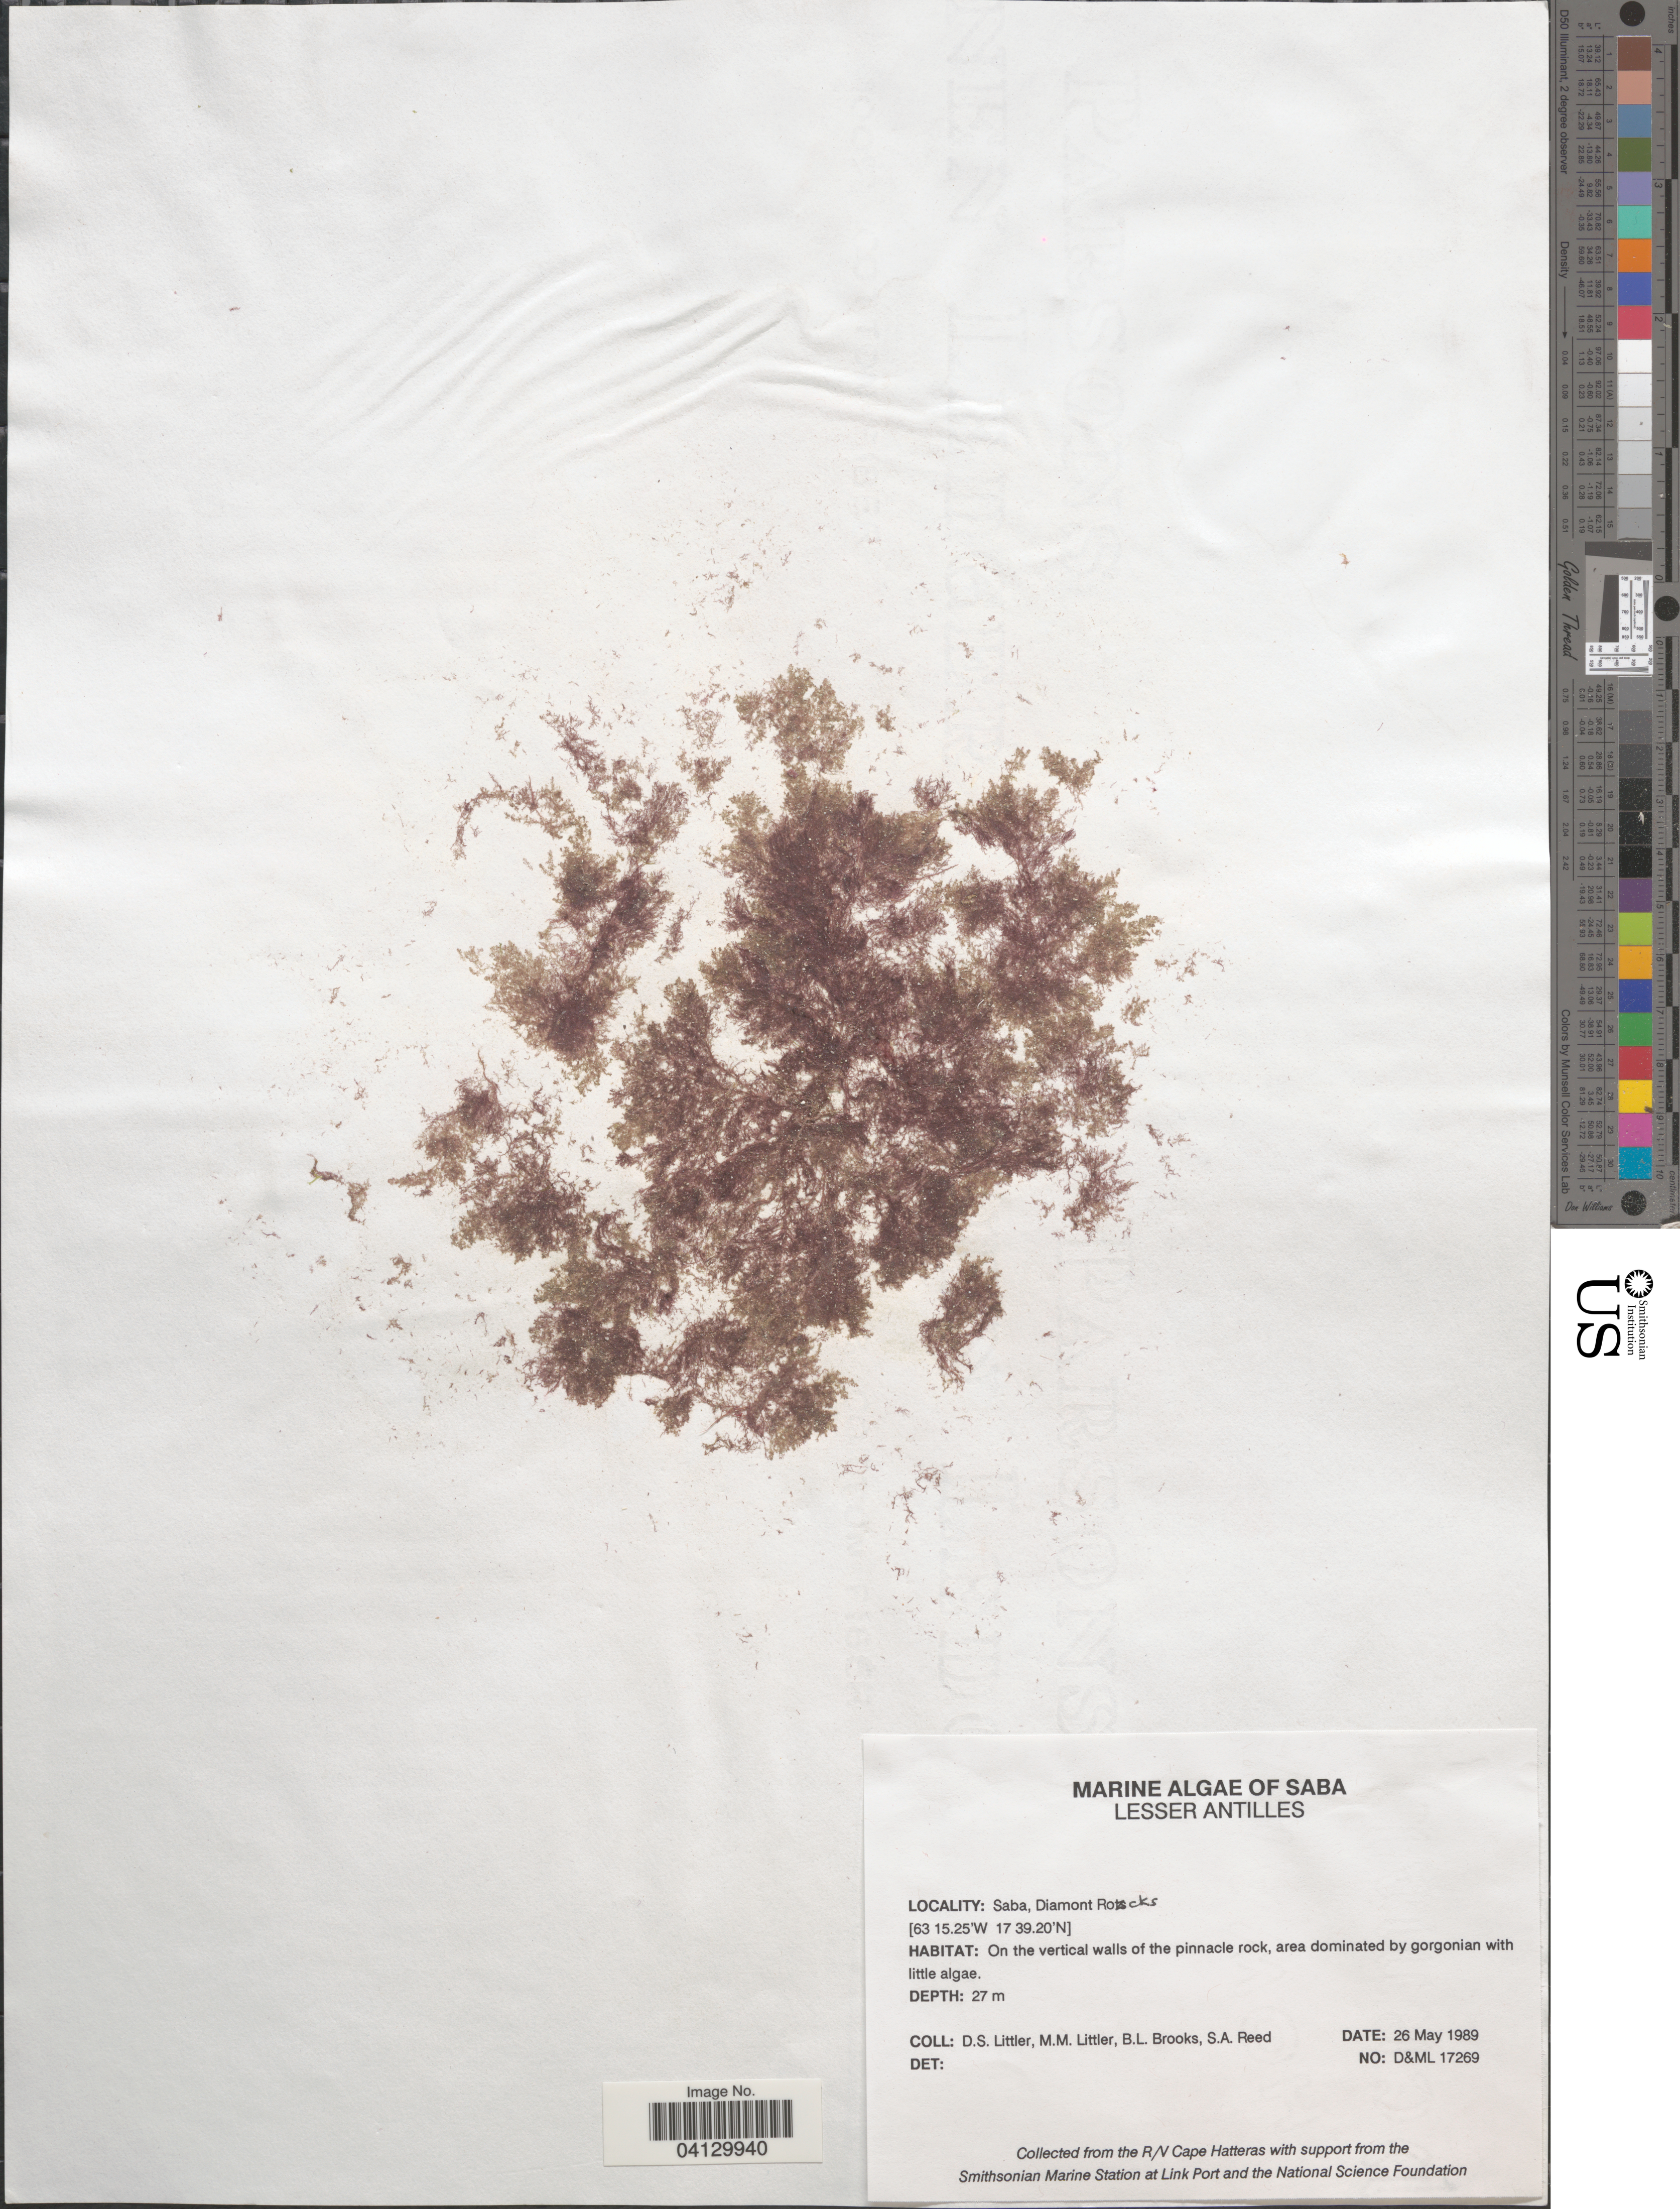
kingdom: Plantae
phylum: Rhodophyta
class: Florideophyceae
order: Corallinales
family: Corallinaceae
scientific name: Crustose Coralline Algae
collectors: D. S. Littler, B. Brooks & S. Reed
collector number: D&ML17269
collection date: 1989-05-26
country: Netherlands Antilles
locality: Lesser Antilles. Saba, Diamont Rocks.